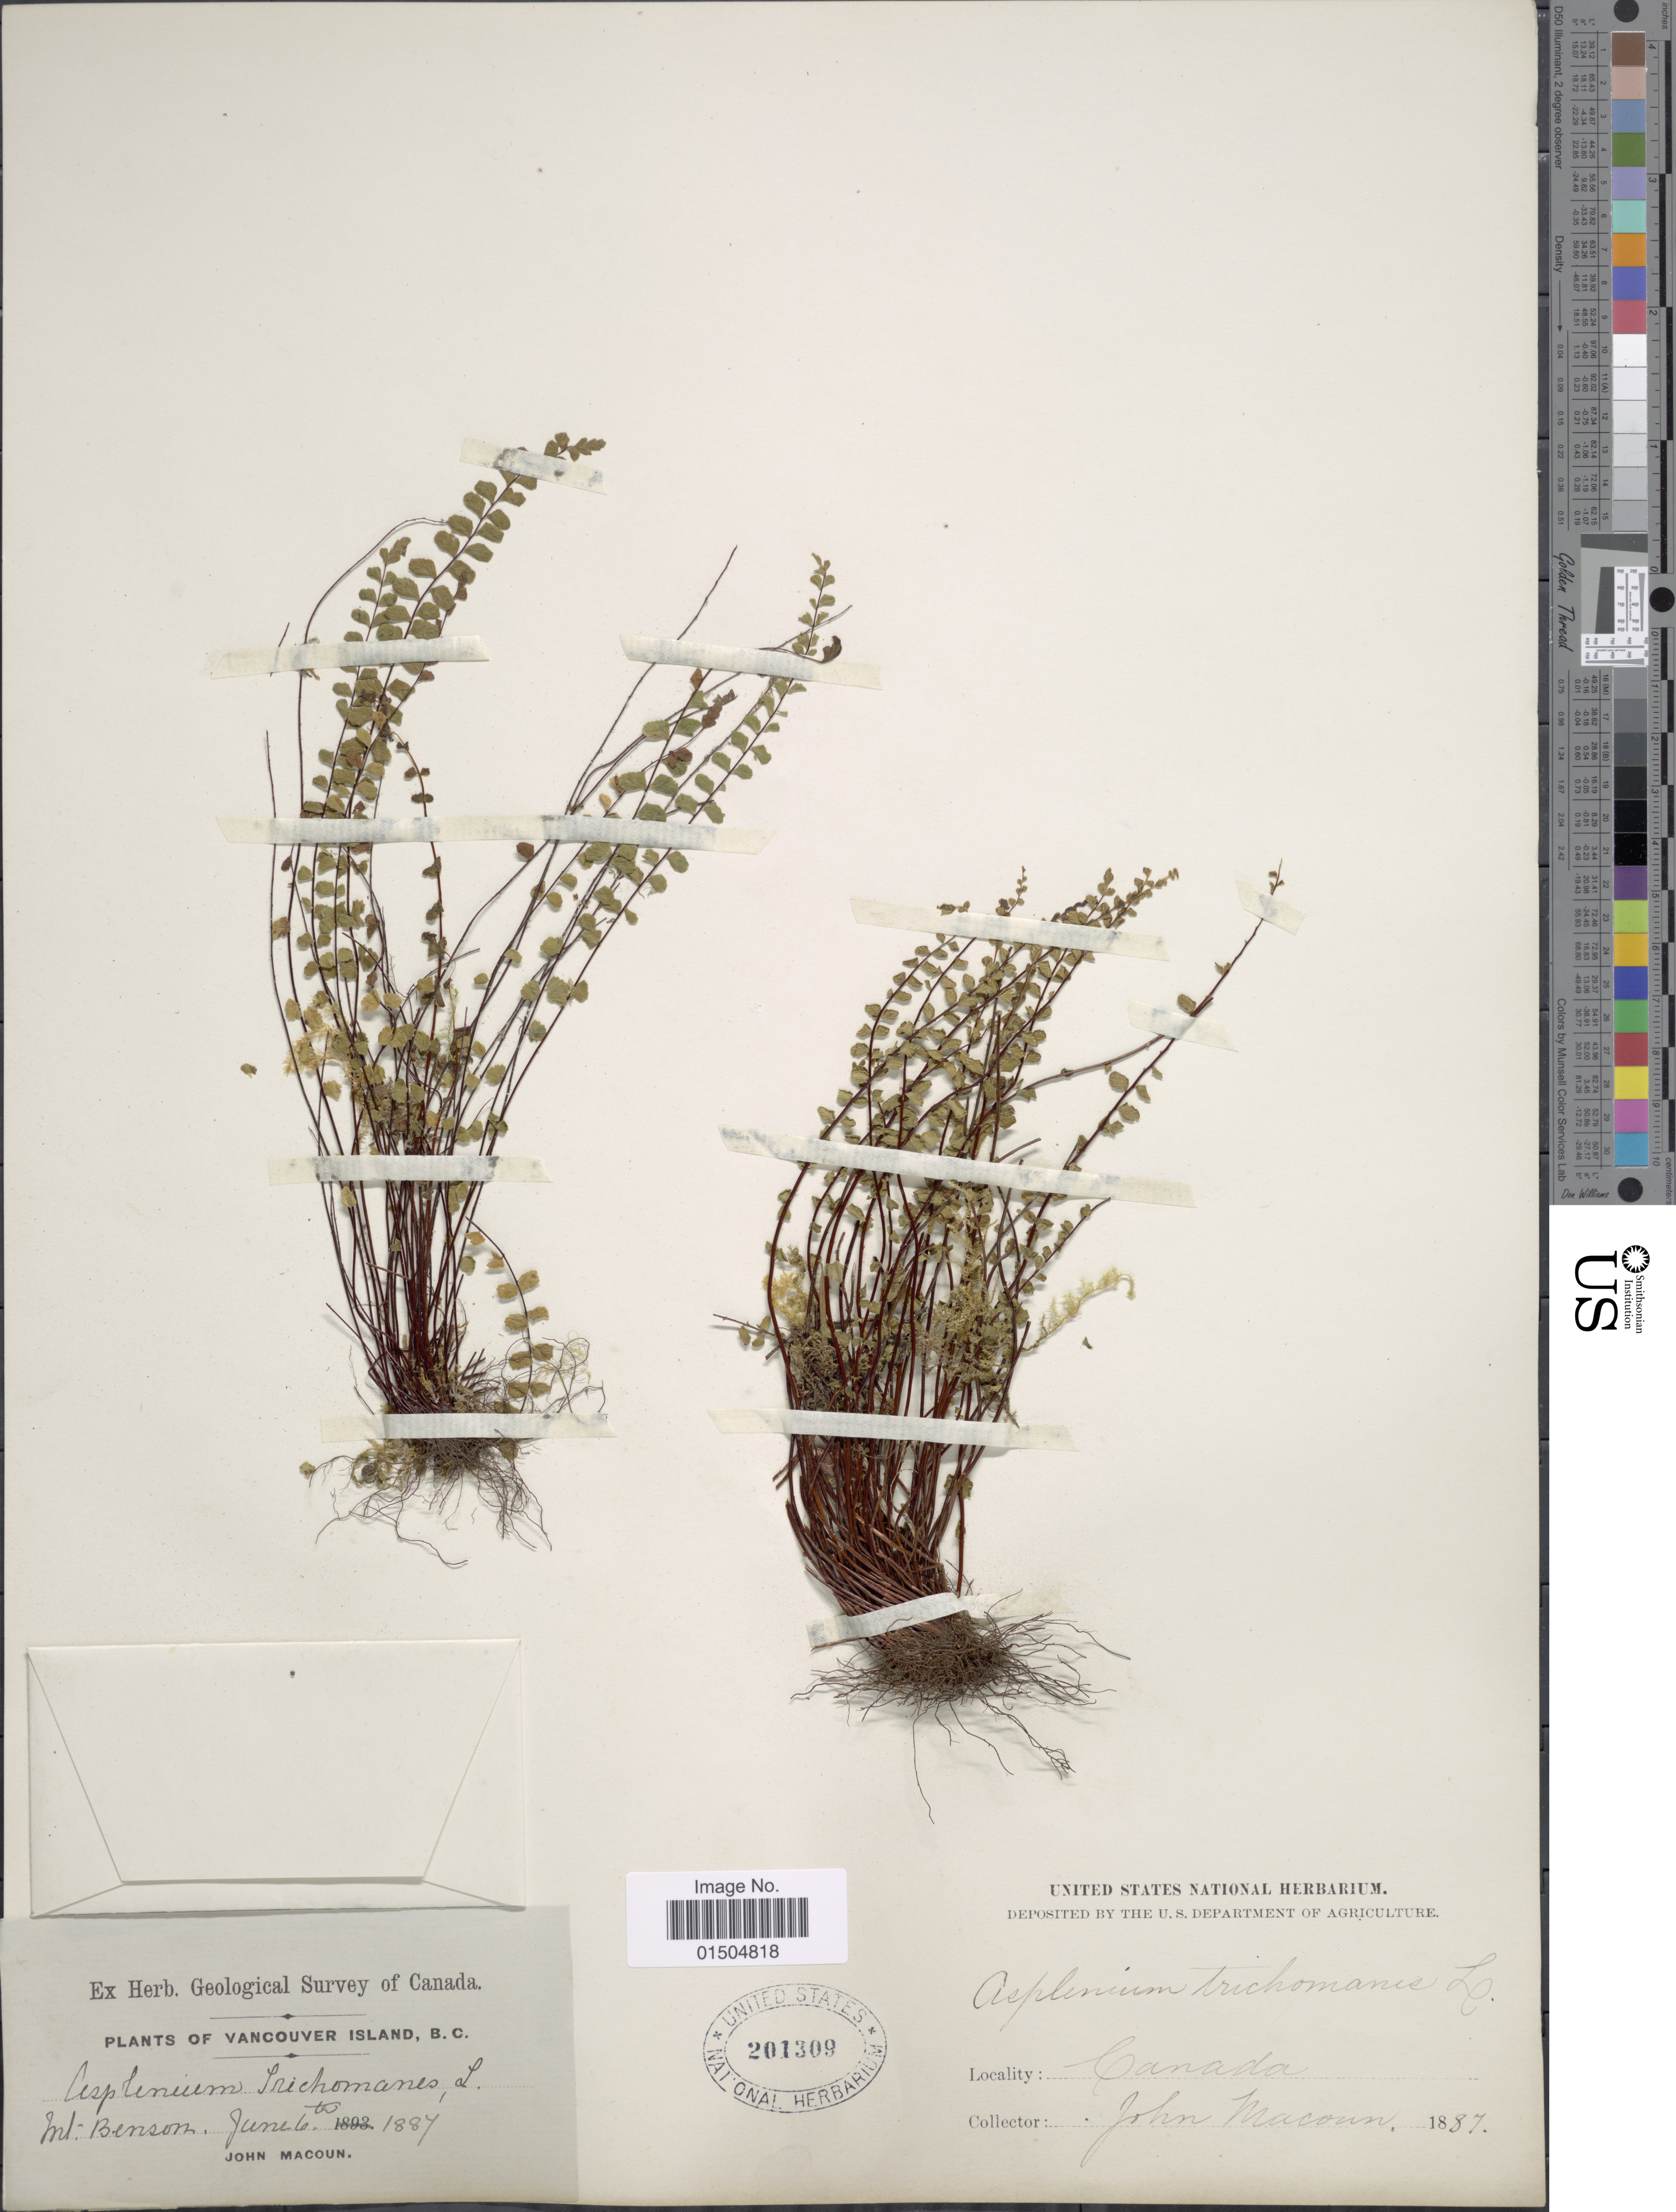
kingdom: Plantae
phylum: Tracheophyta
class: Polypodiopsida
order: Polypodiales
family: Aspleniaceae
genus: Asplenium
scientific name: Asplenium trichomanes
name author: L.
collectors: J. Macoun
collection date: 1887-06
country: Canada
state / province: British Columbia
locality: Vancouver Island. Mt. Benson.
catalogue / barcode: US 201309